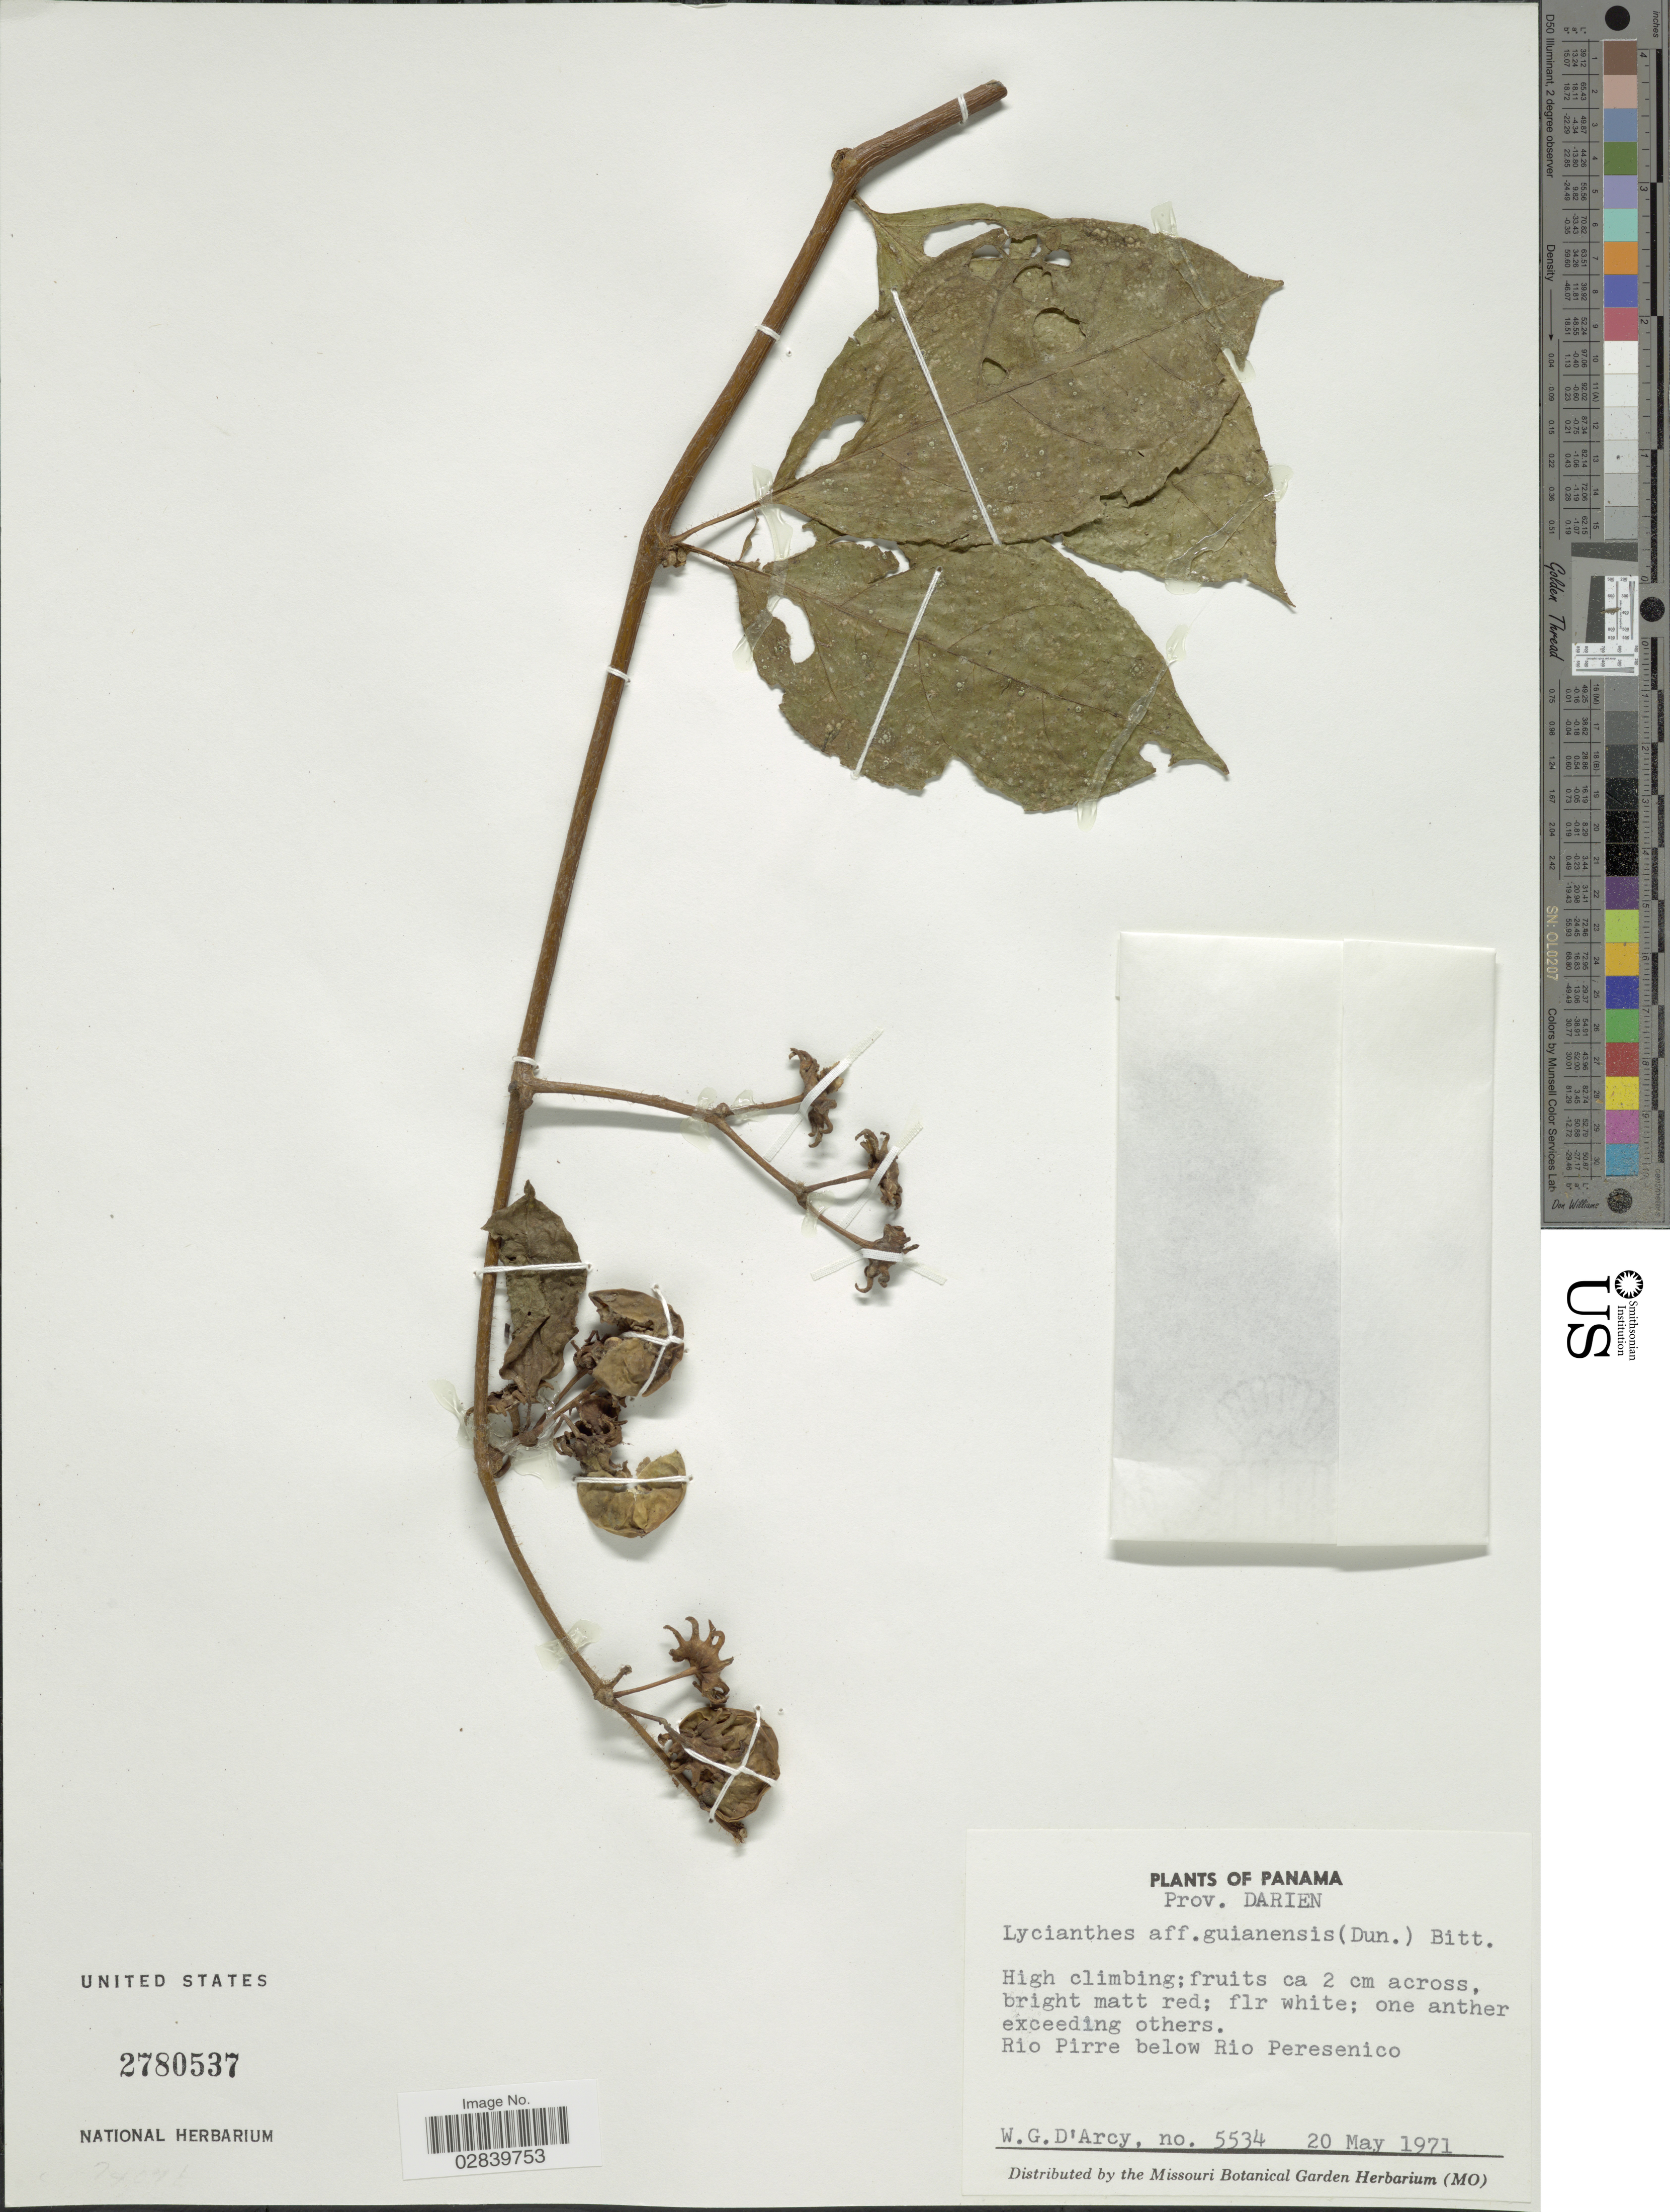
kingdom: Plantae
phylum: Tracheophyta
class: Magnoliopsida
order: Solanales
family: Solanaceae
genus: Lycianthes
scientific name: Lycianthes guianensis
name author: (Dunal) Bitter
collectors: W. G. D'Arcy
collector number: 5534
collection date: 1971-05-20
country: Panama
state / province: Darién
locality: Rio Pirre below Rio Peresenico.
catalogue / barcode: US 2780537